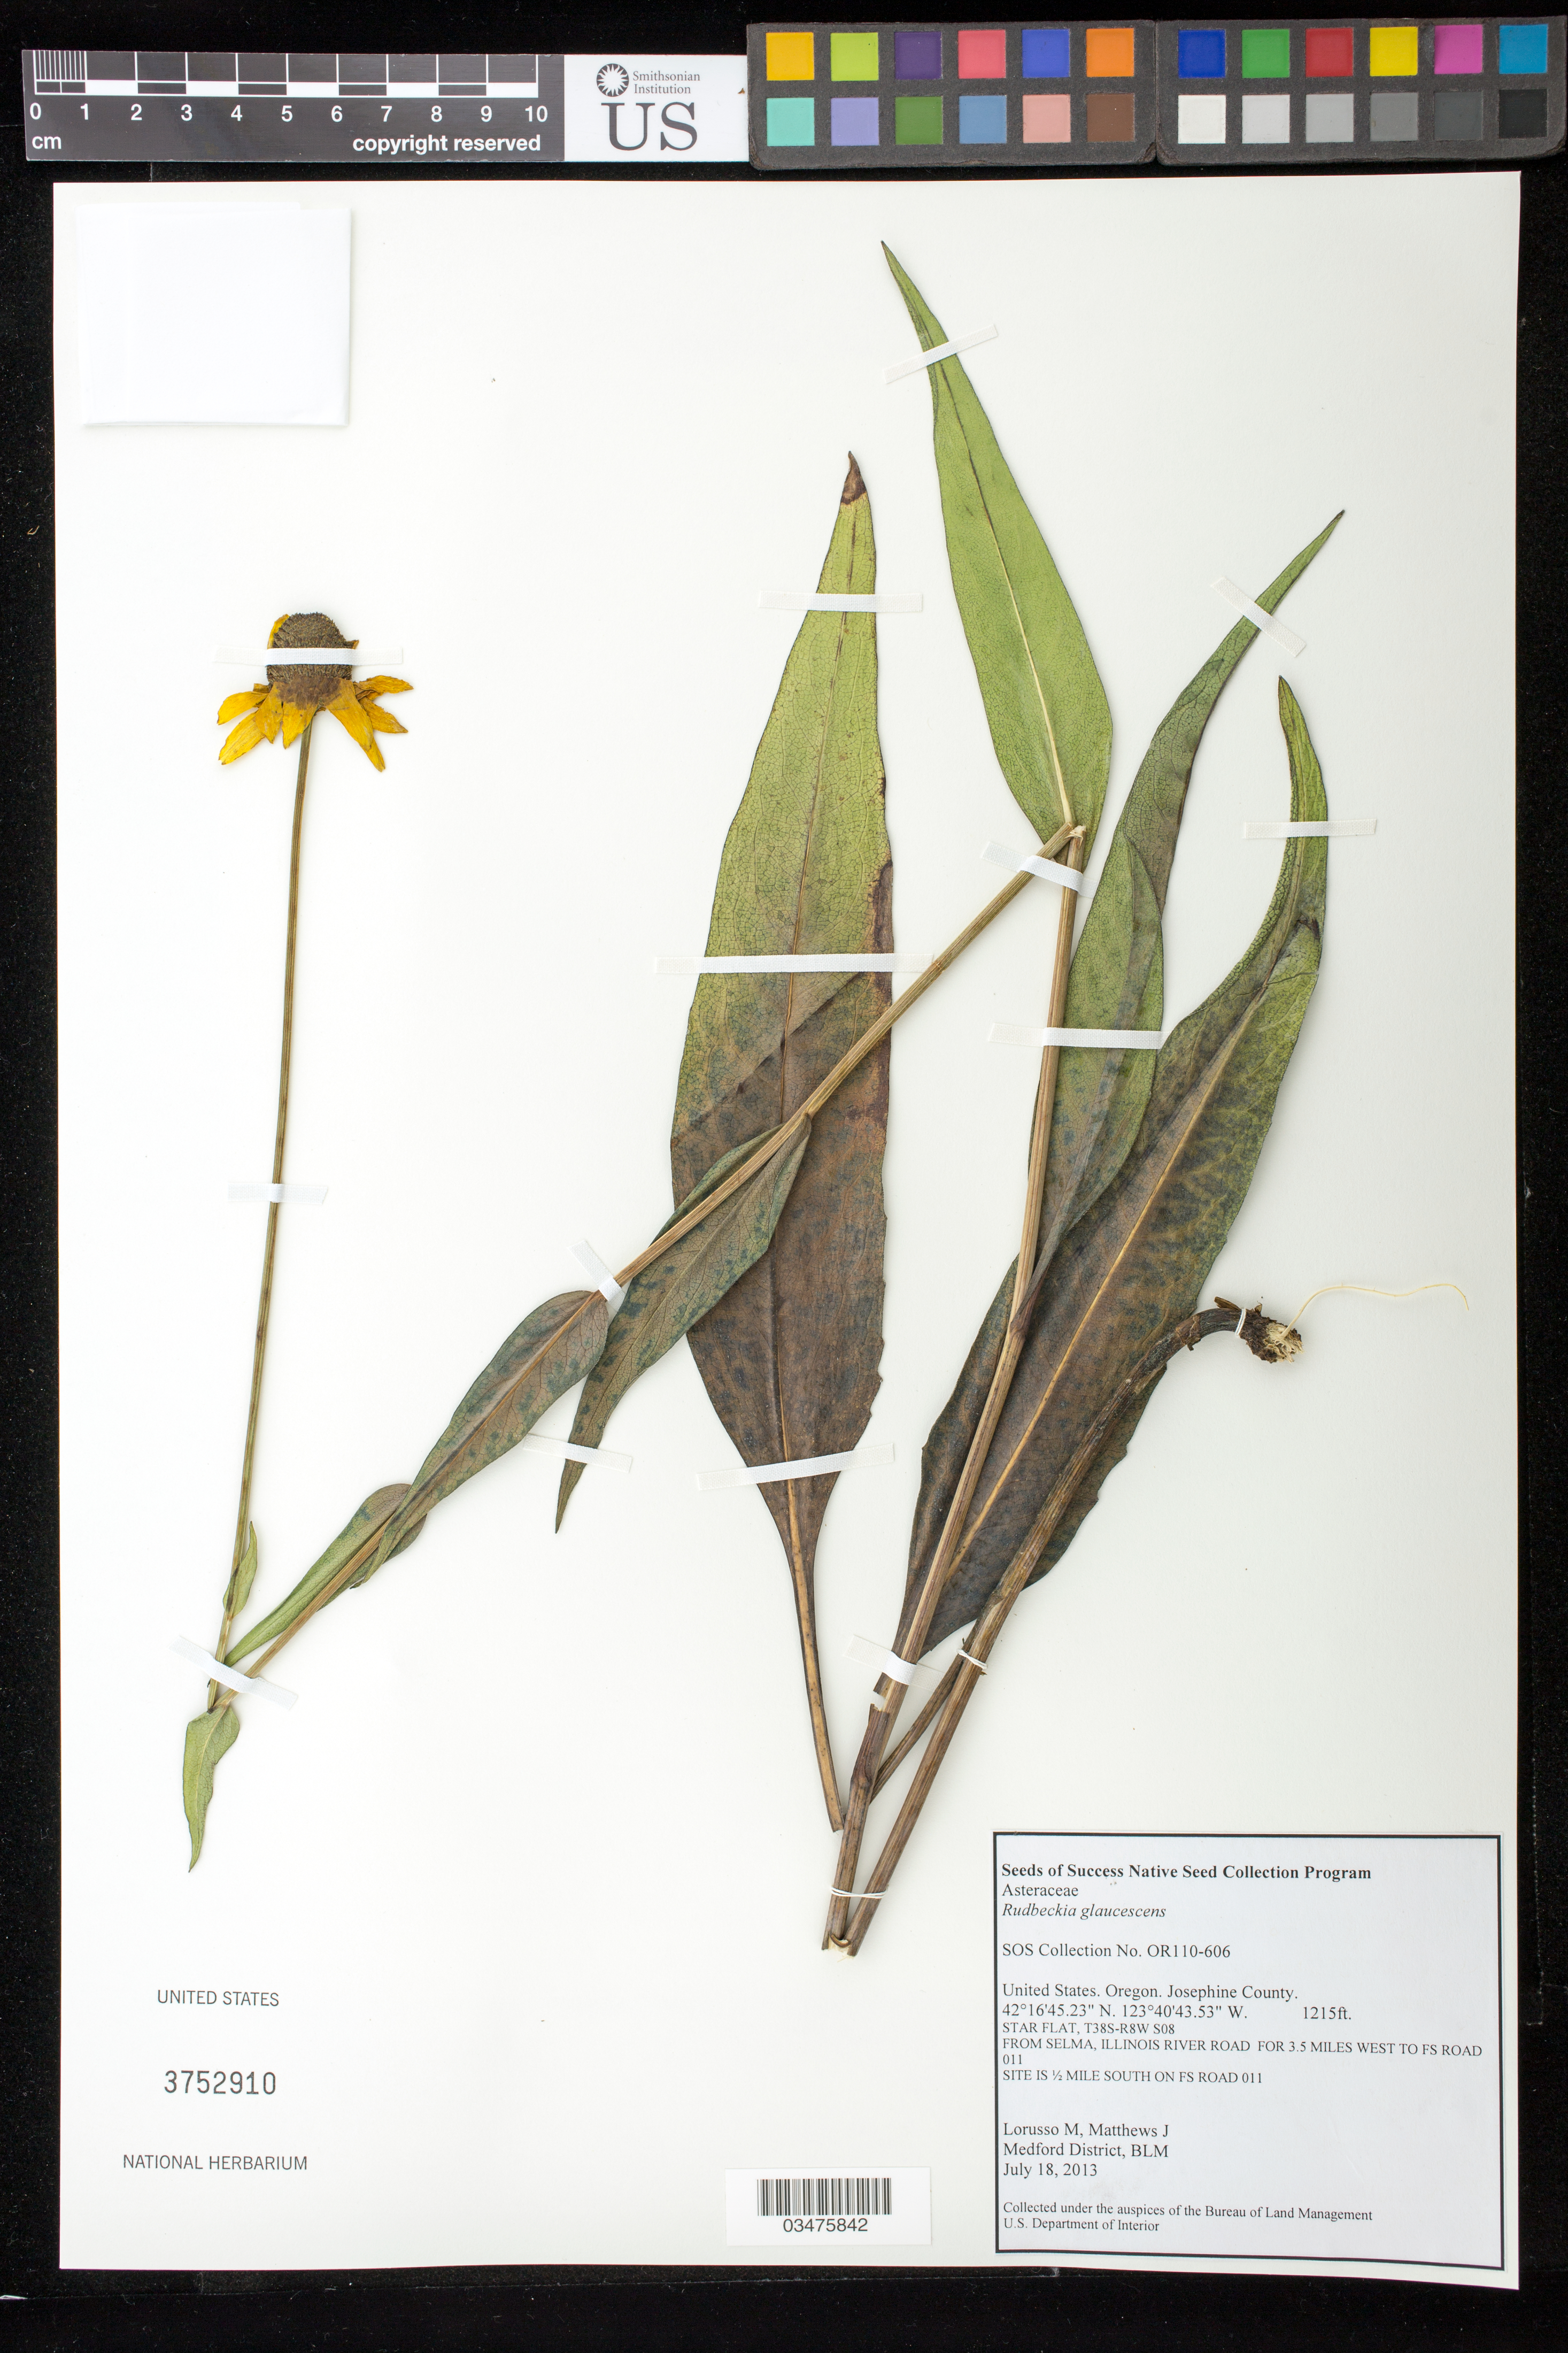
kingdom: Plantae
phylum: Tracheophyta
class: Magnoliopsida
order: Asterales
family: Asteraceae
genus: Rudbeckia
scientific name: Rudbeckia glaucescens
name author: Eastward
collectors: M. Lorusso & J. Matthews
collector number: OR110-606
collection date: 2013-07-18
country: United States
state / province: Oregon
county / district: Josephine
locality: Star Flat. From Selma, Illinois River Road for 3.5 mi. W to FS Road 011, 1/2 mile S on FS Road 011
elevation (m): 370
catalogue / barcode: US 3752910